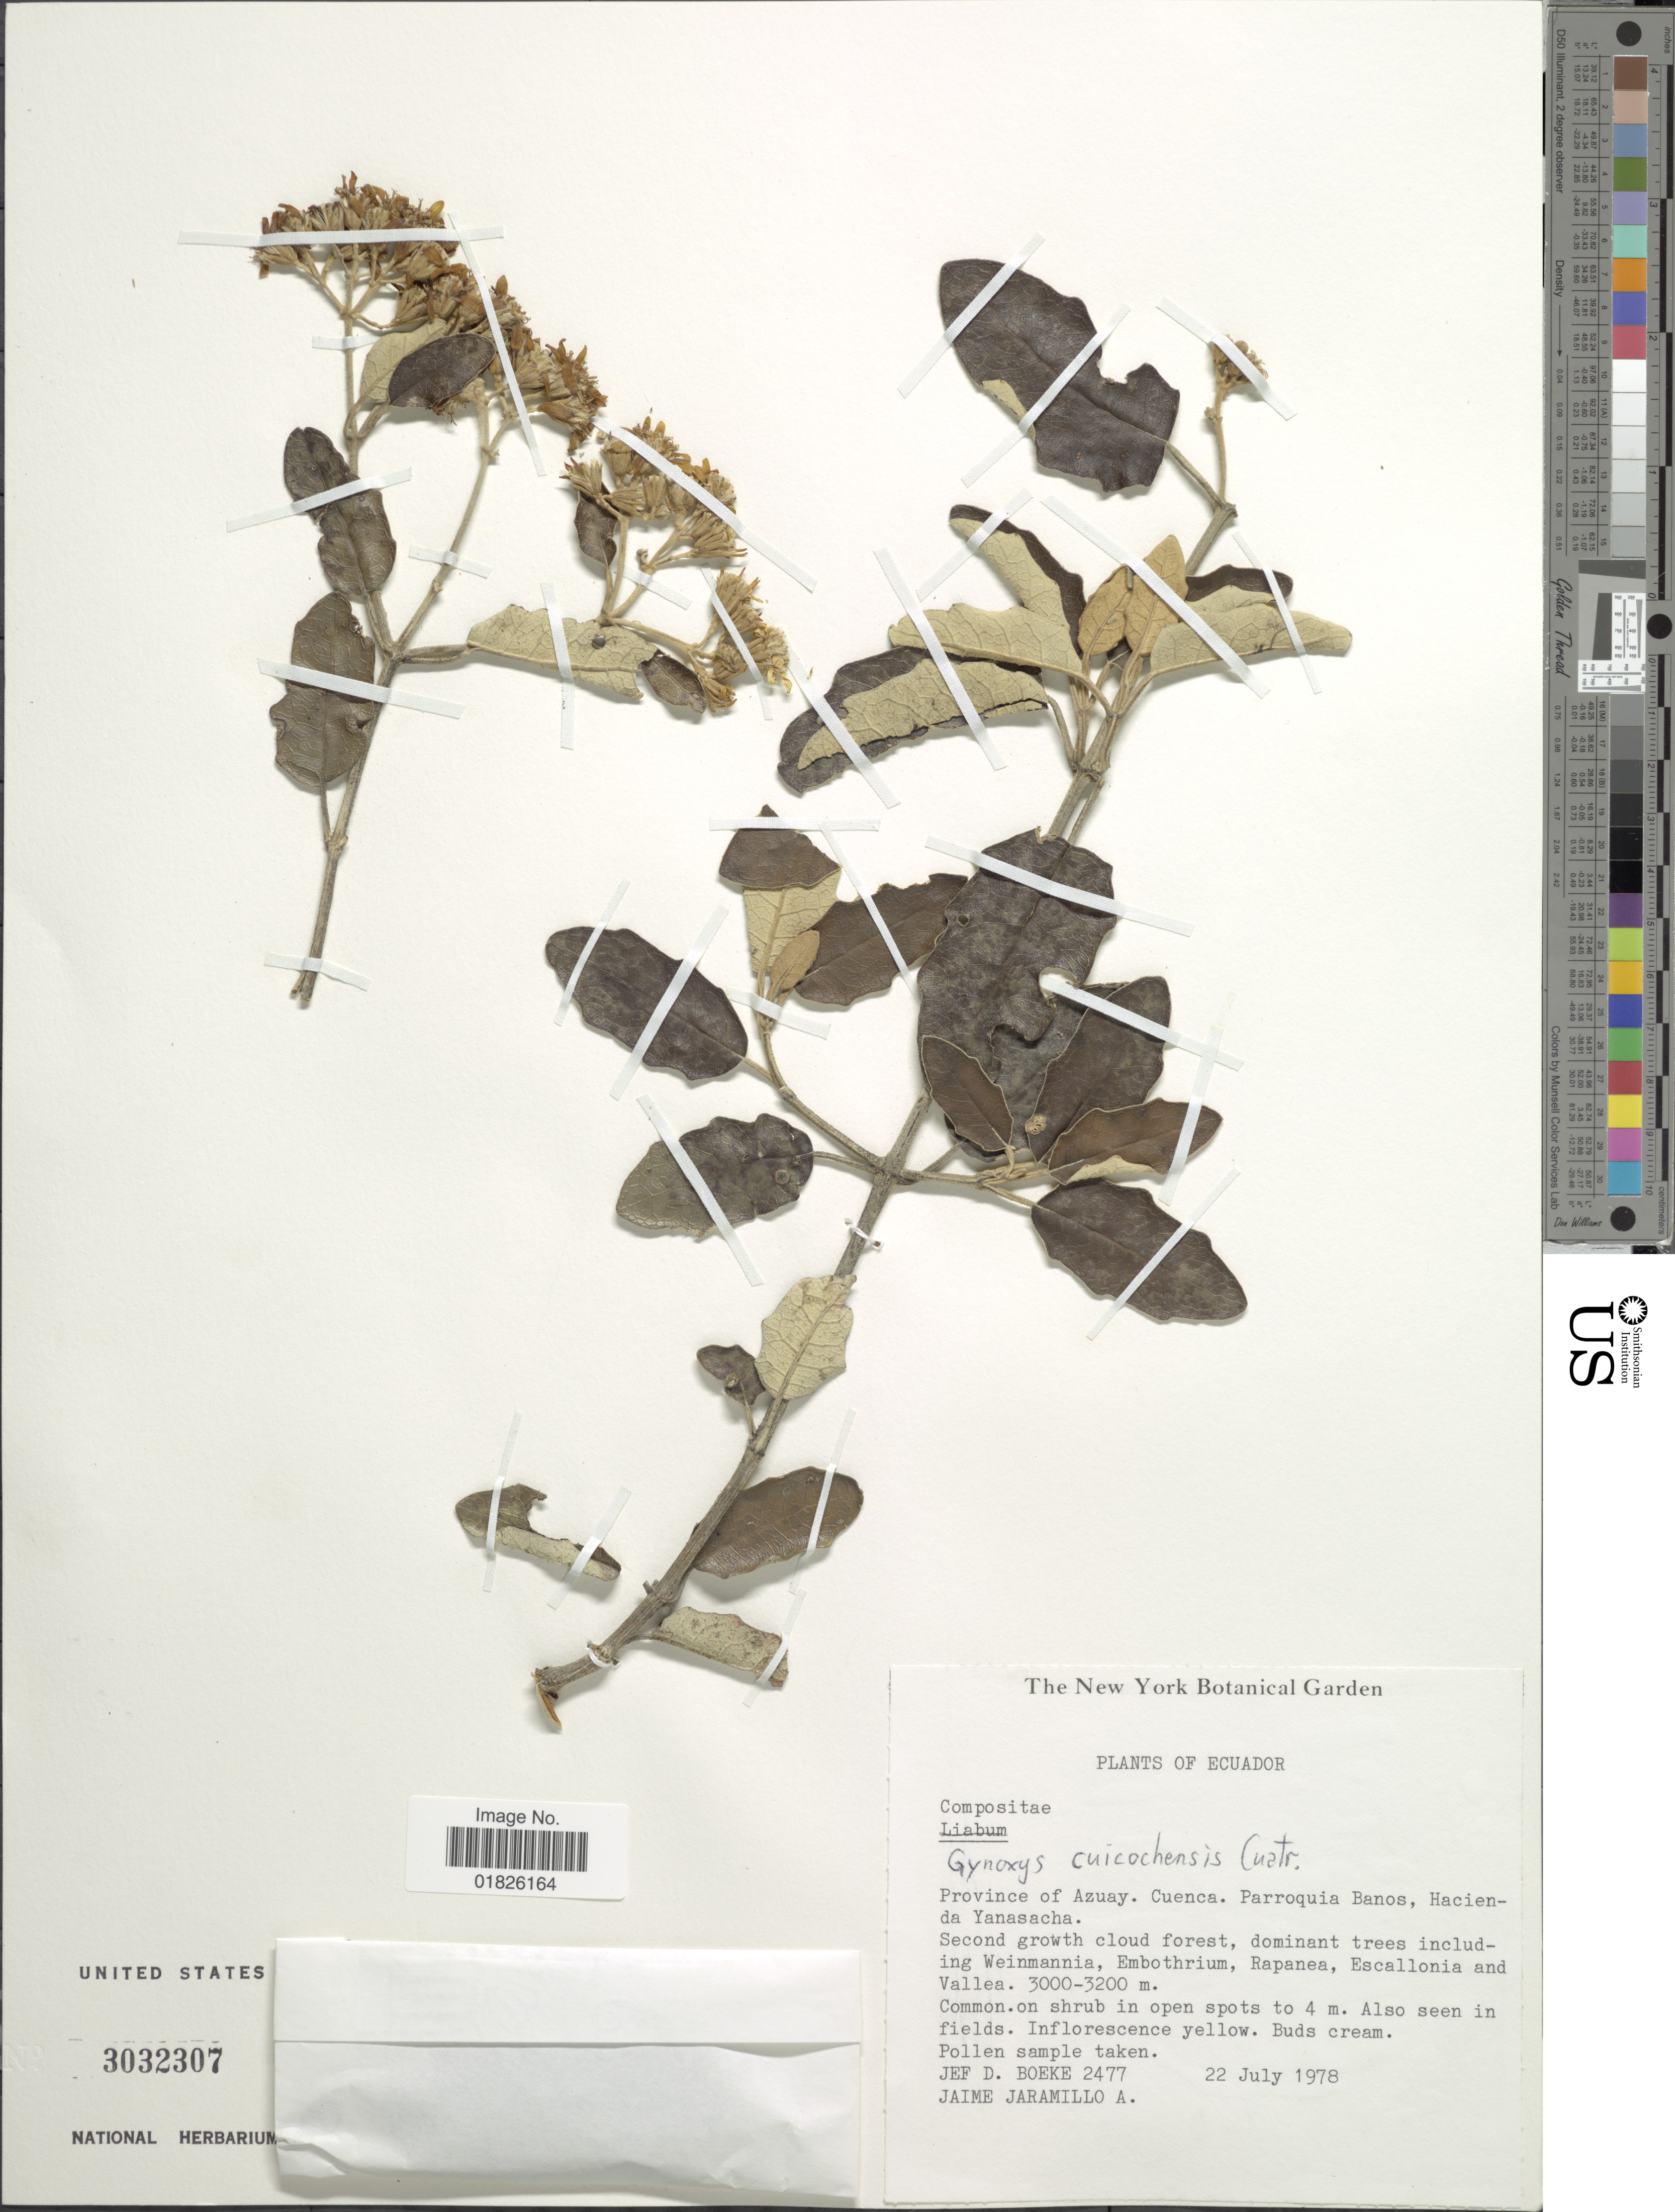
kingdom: Plantae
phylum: Tracheophyta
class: Magnoliopsida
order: Asterales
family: Asteraceae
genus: Gynoxys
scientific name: Gynoxys cuicochensis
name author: Cuatrec.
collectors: J. D. Boeke & J. L. Jaramillo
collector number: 2477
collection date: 1978-07-22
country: Ecuador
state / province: Azuay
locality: Cuenca Banos, Hacienda Yanasacha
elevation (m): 3000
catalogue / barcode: US 3032307